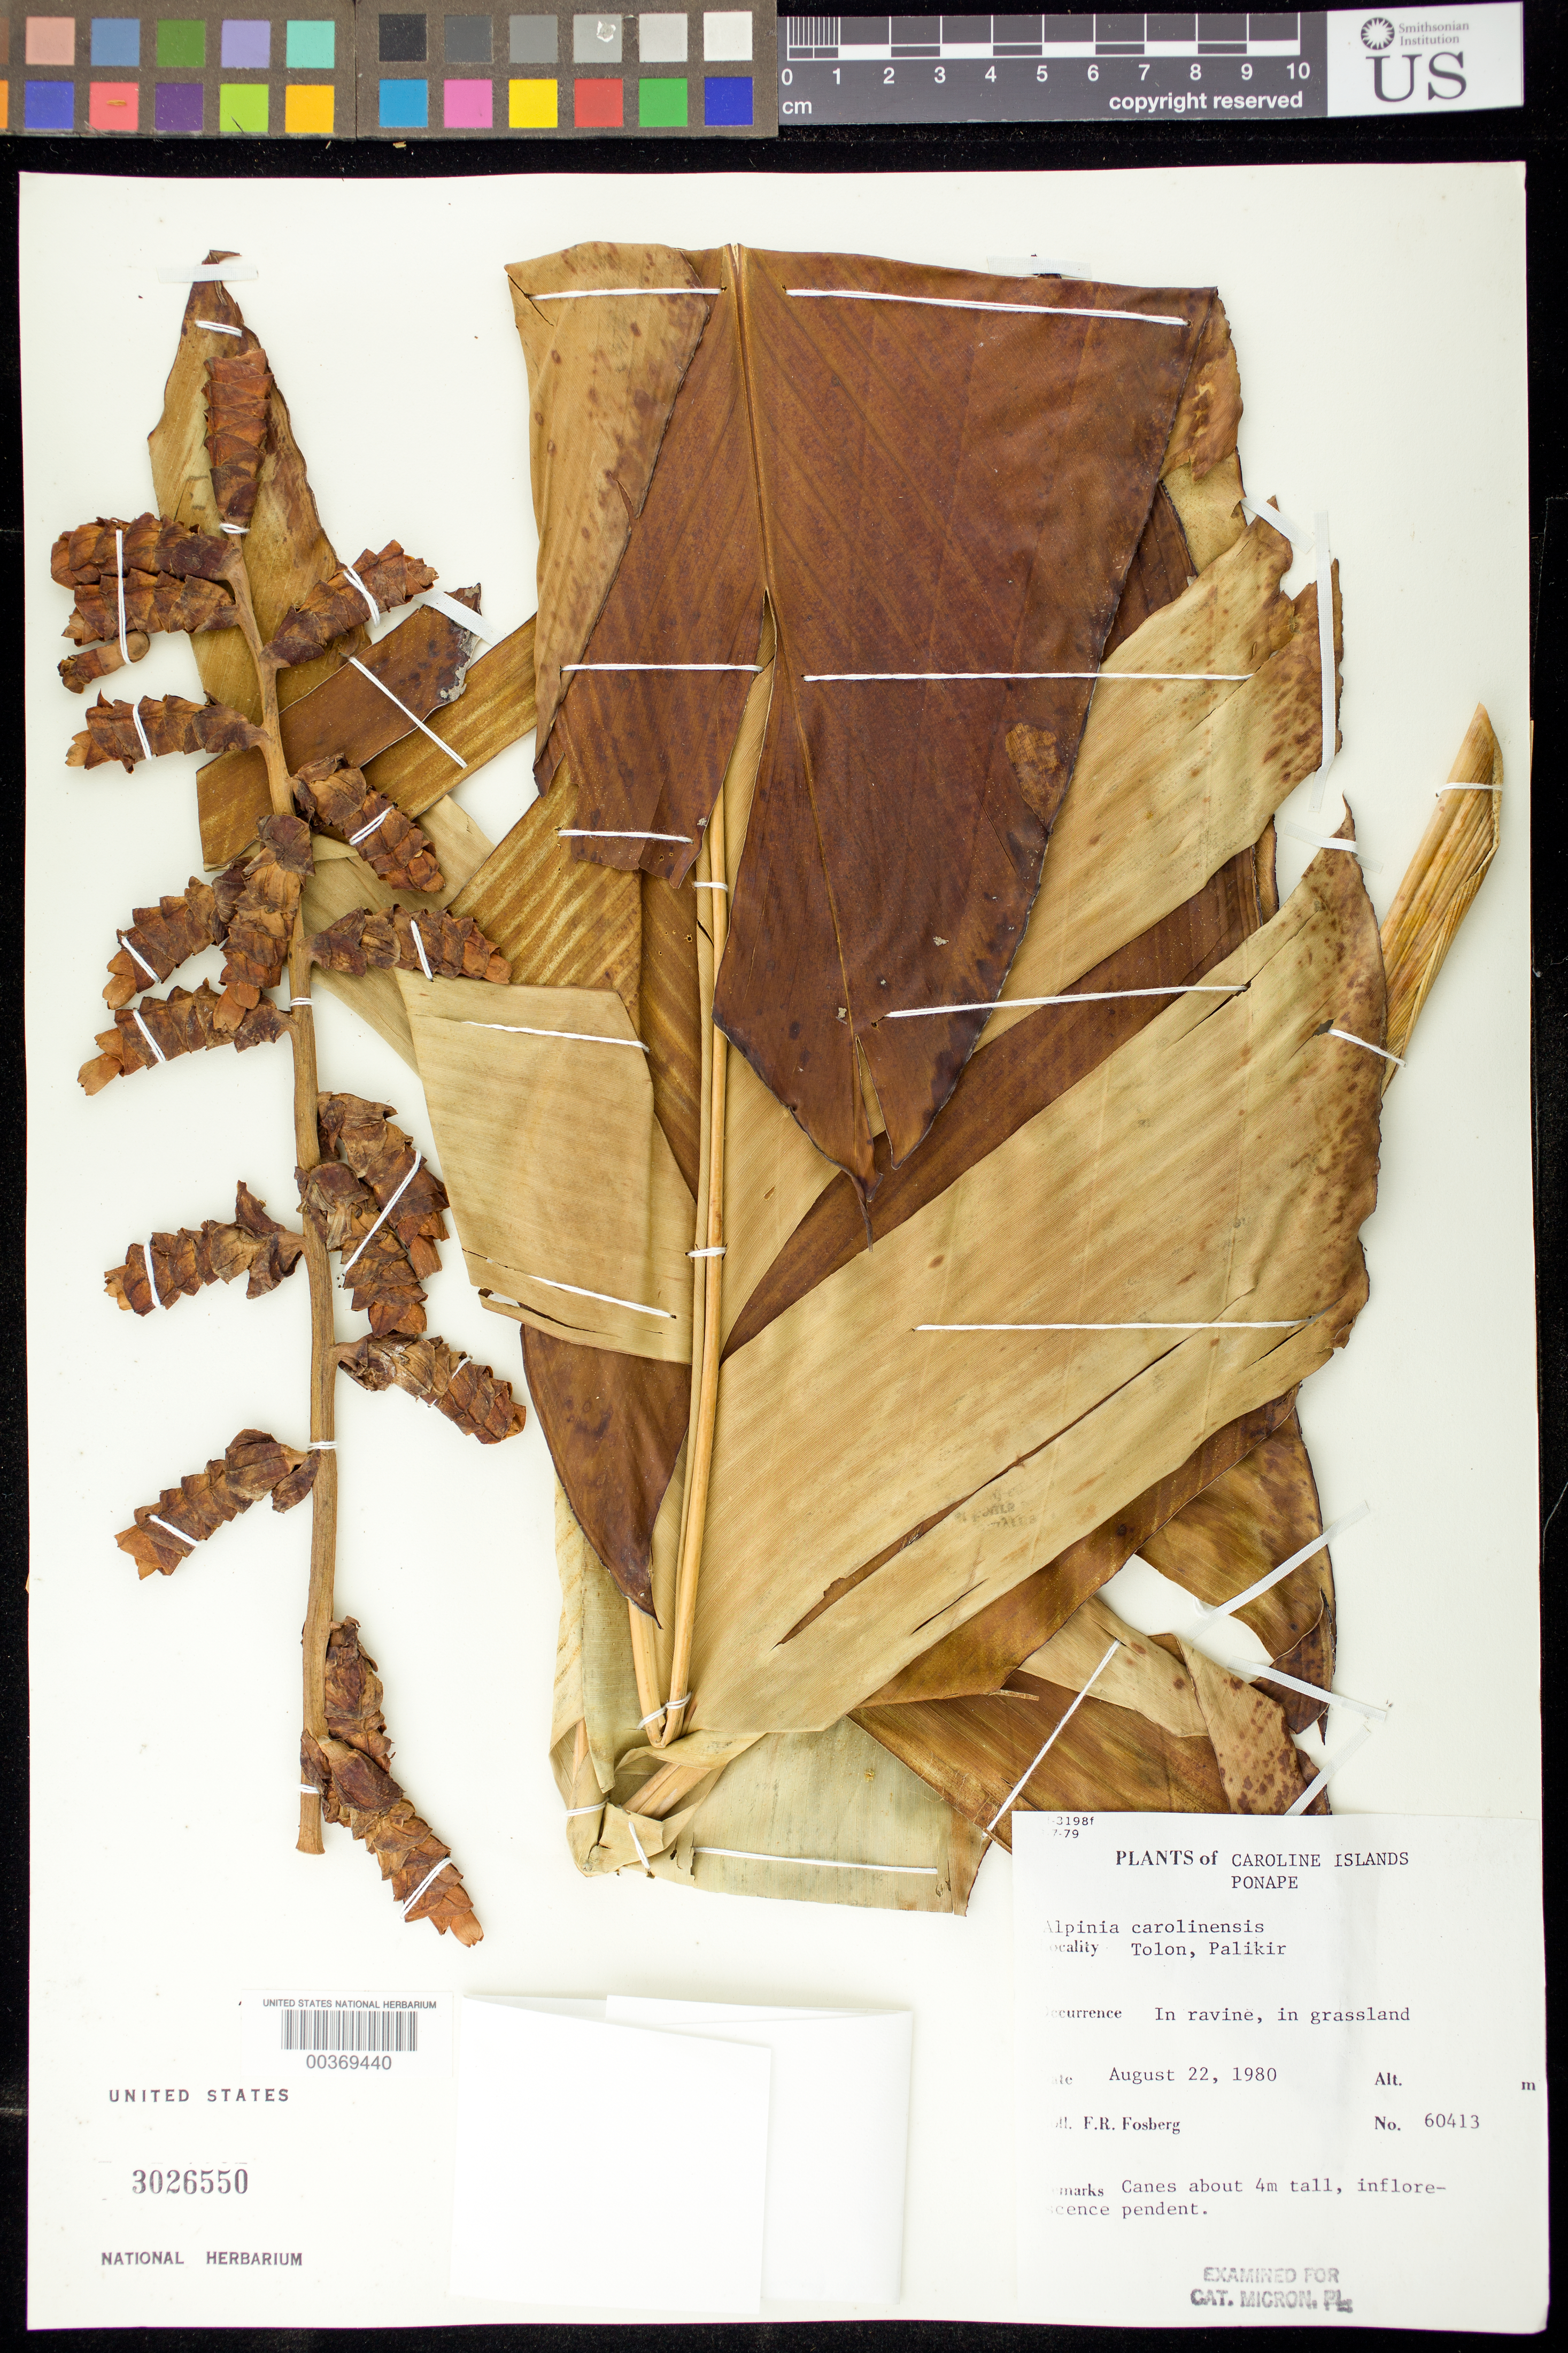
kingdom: Plantae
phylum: Tracheophyta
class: Liliopsida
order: Zingiberales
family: Zingiberaceae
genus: Alpinia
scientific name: Alpinia carolinensis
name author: Koidz.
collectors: F. R. Fosberg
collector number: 60413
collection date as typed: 22 Aug 1980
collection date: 1980-08-22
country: Micronesia, Federated States of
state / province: Pohnpei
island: Pohnpei [Ponape]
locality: Plants of caroline islands, ponape, tolon, palikir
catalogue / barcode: US 3026550